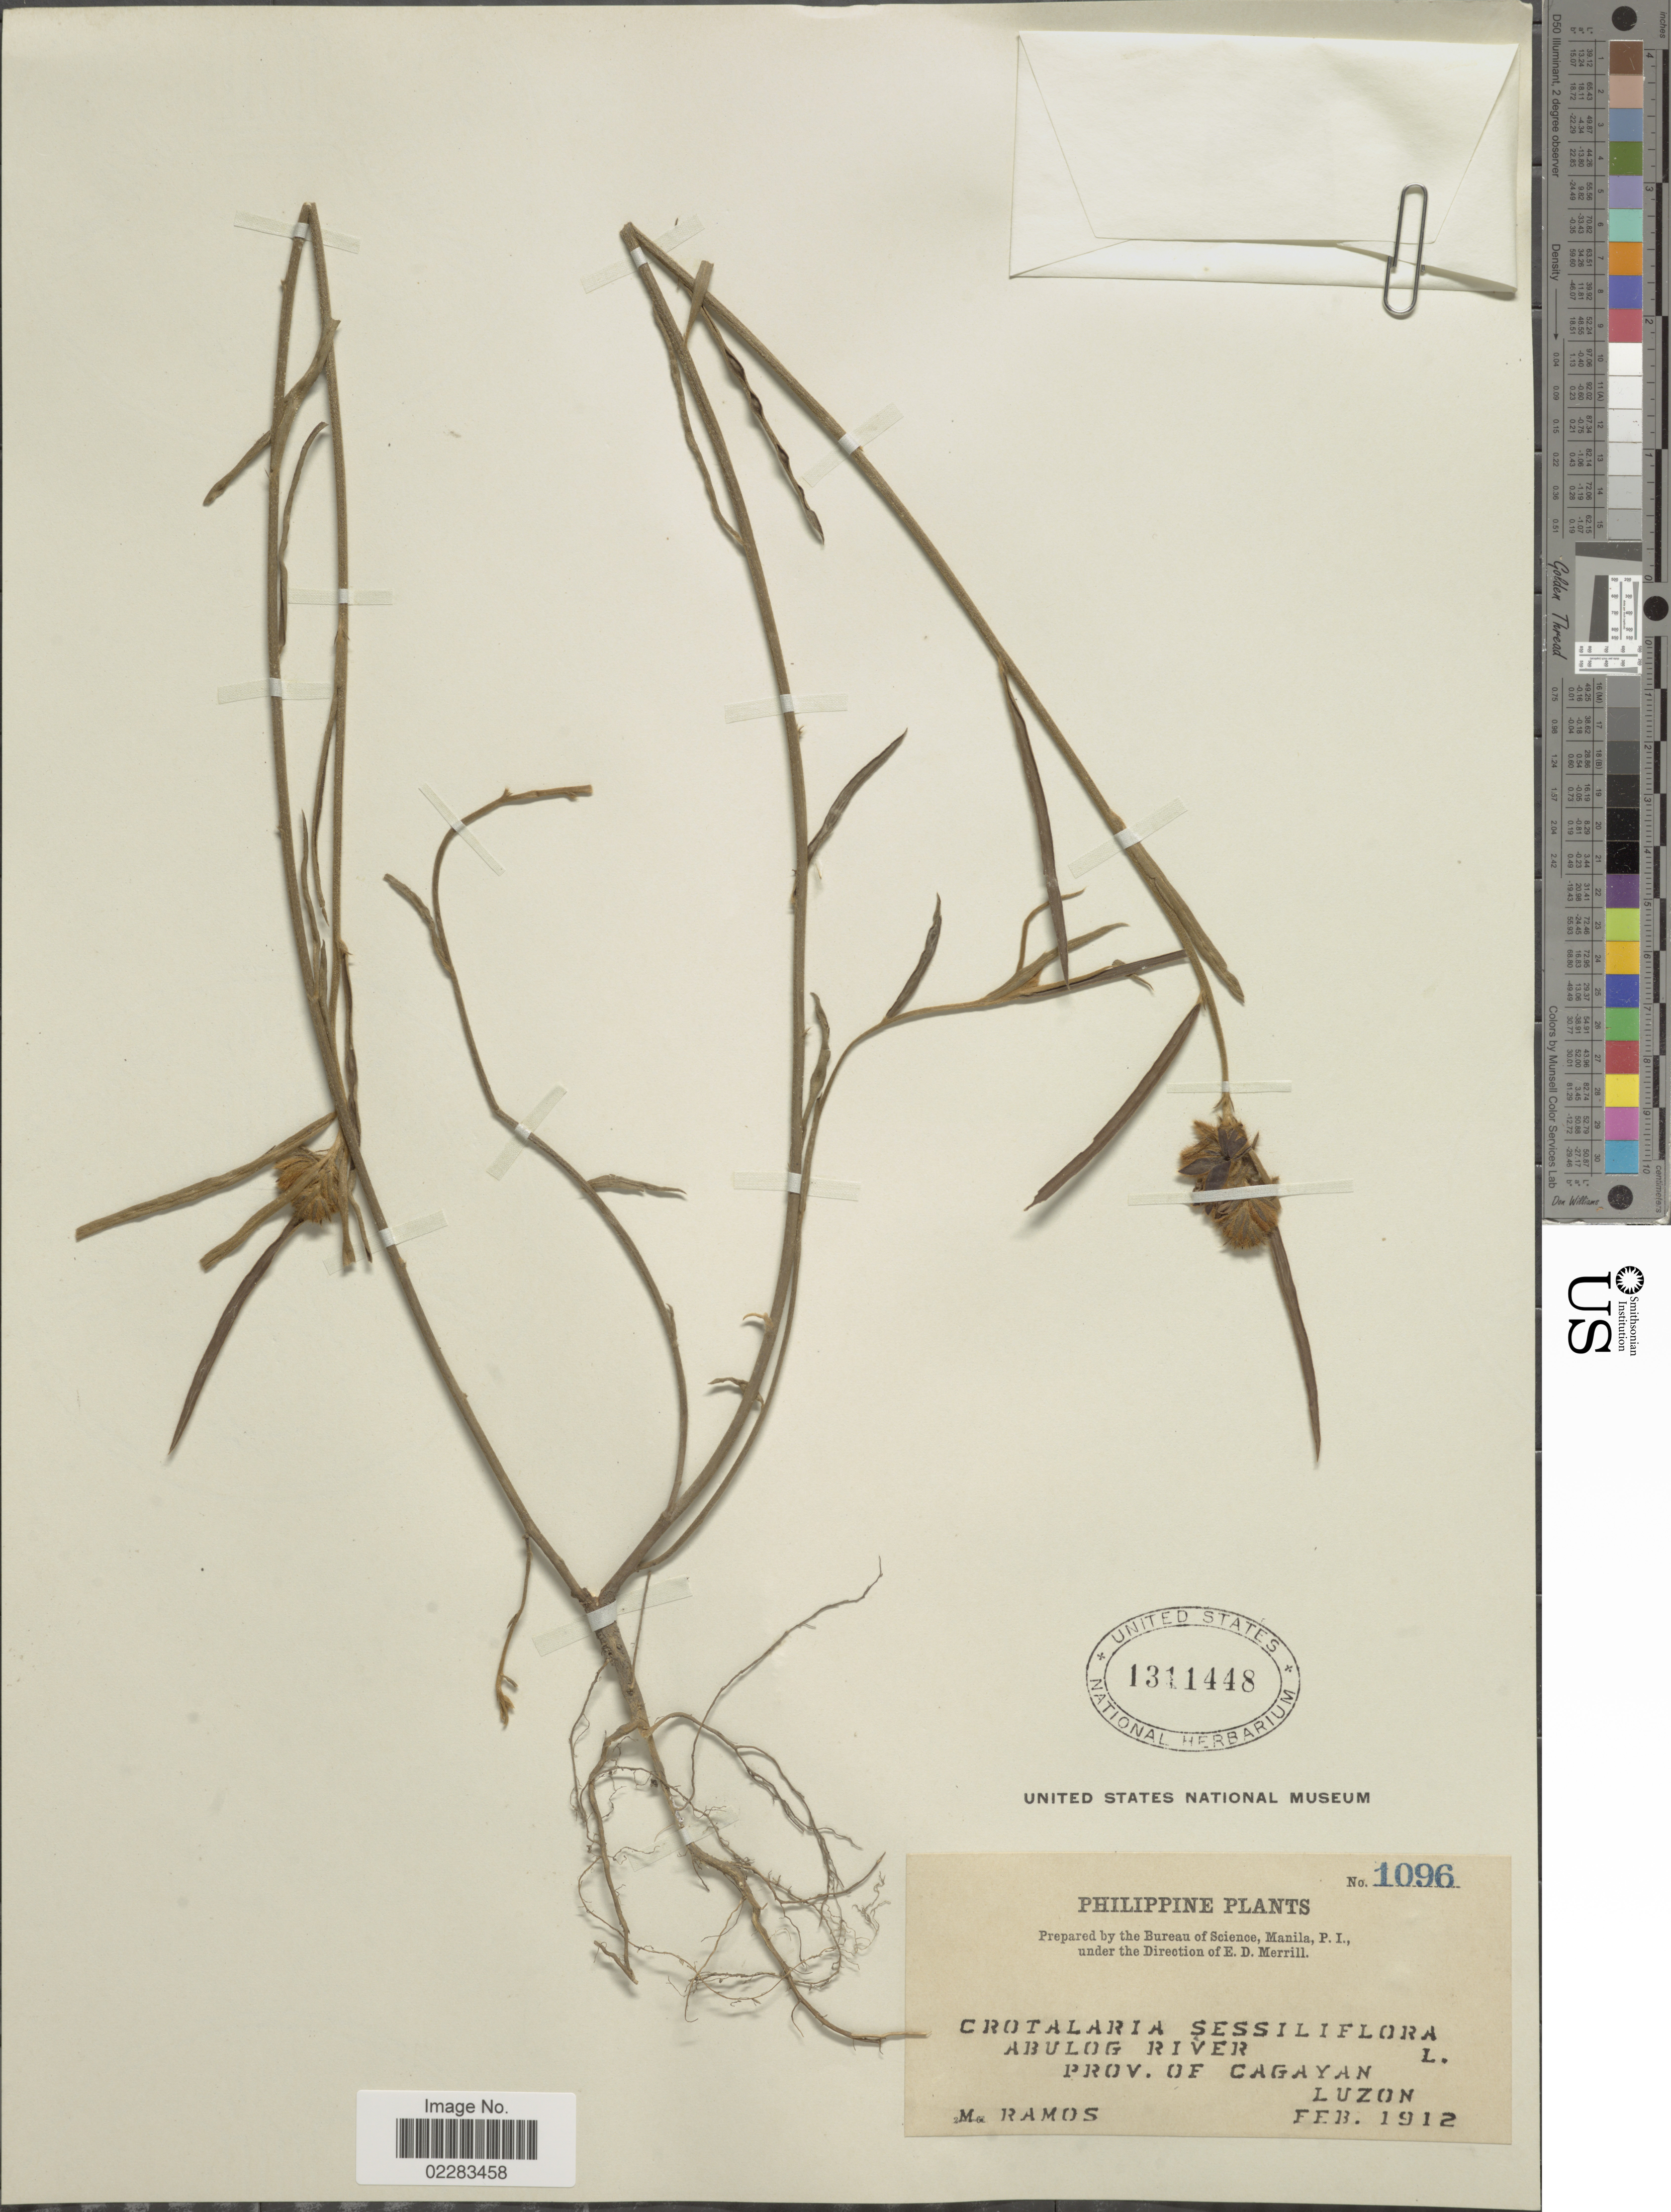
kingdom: Plantae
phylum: Tracheophyta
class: Magnoliopsida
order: Fabales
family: Fabaceae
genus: Crotalaria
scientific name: Crotalaria sessilifolia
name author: L.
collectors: M. Ramos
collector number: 1096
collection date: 1912-02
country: Philippines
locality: Abulog River, Prov. of Cagayan, Luzon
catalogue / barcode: US 1311448